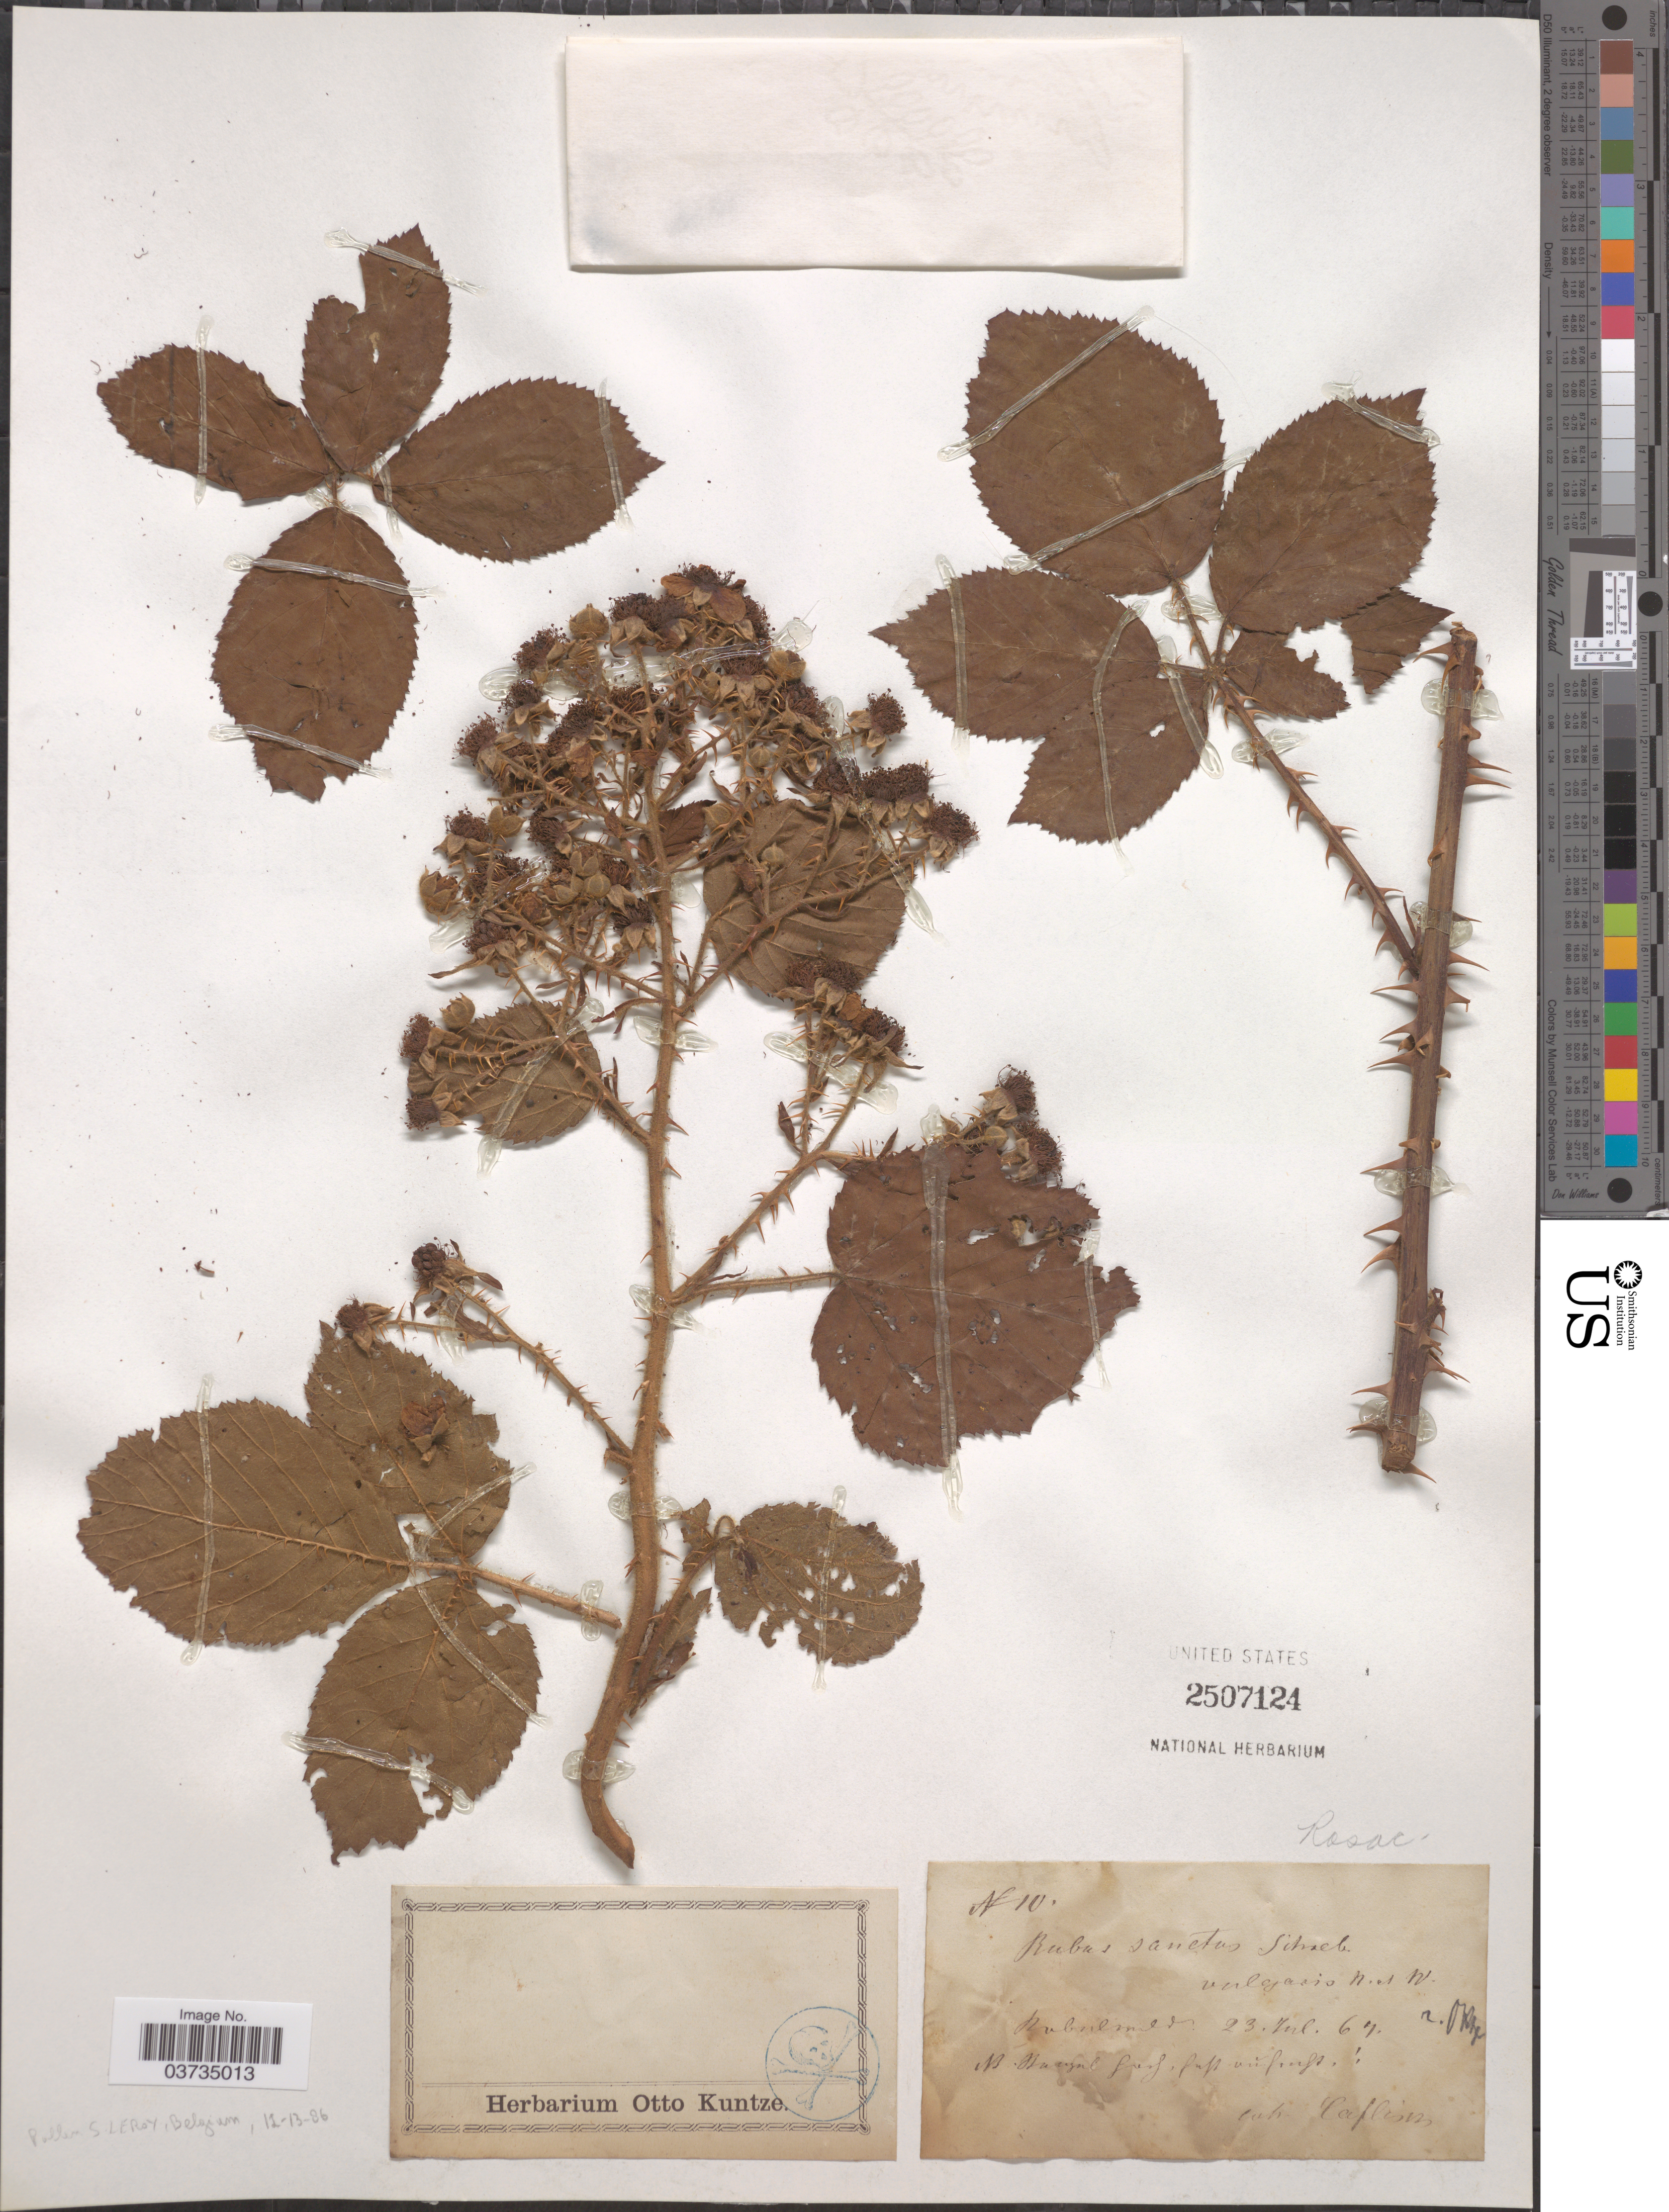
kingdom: Plantae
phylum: Tracheophyta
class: Magnoliopsida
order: Rosales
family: Rosaceae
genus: Rubus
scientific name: Rubus sanctus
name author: Schreb.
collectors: Caplisus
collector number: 10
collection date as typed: Transcribed d/m/y: 23/7/67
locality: Rubulmeds. NB. Bacyne forf pup [illegible text].[interpreted]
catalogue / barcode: US 2507124